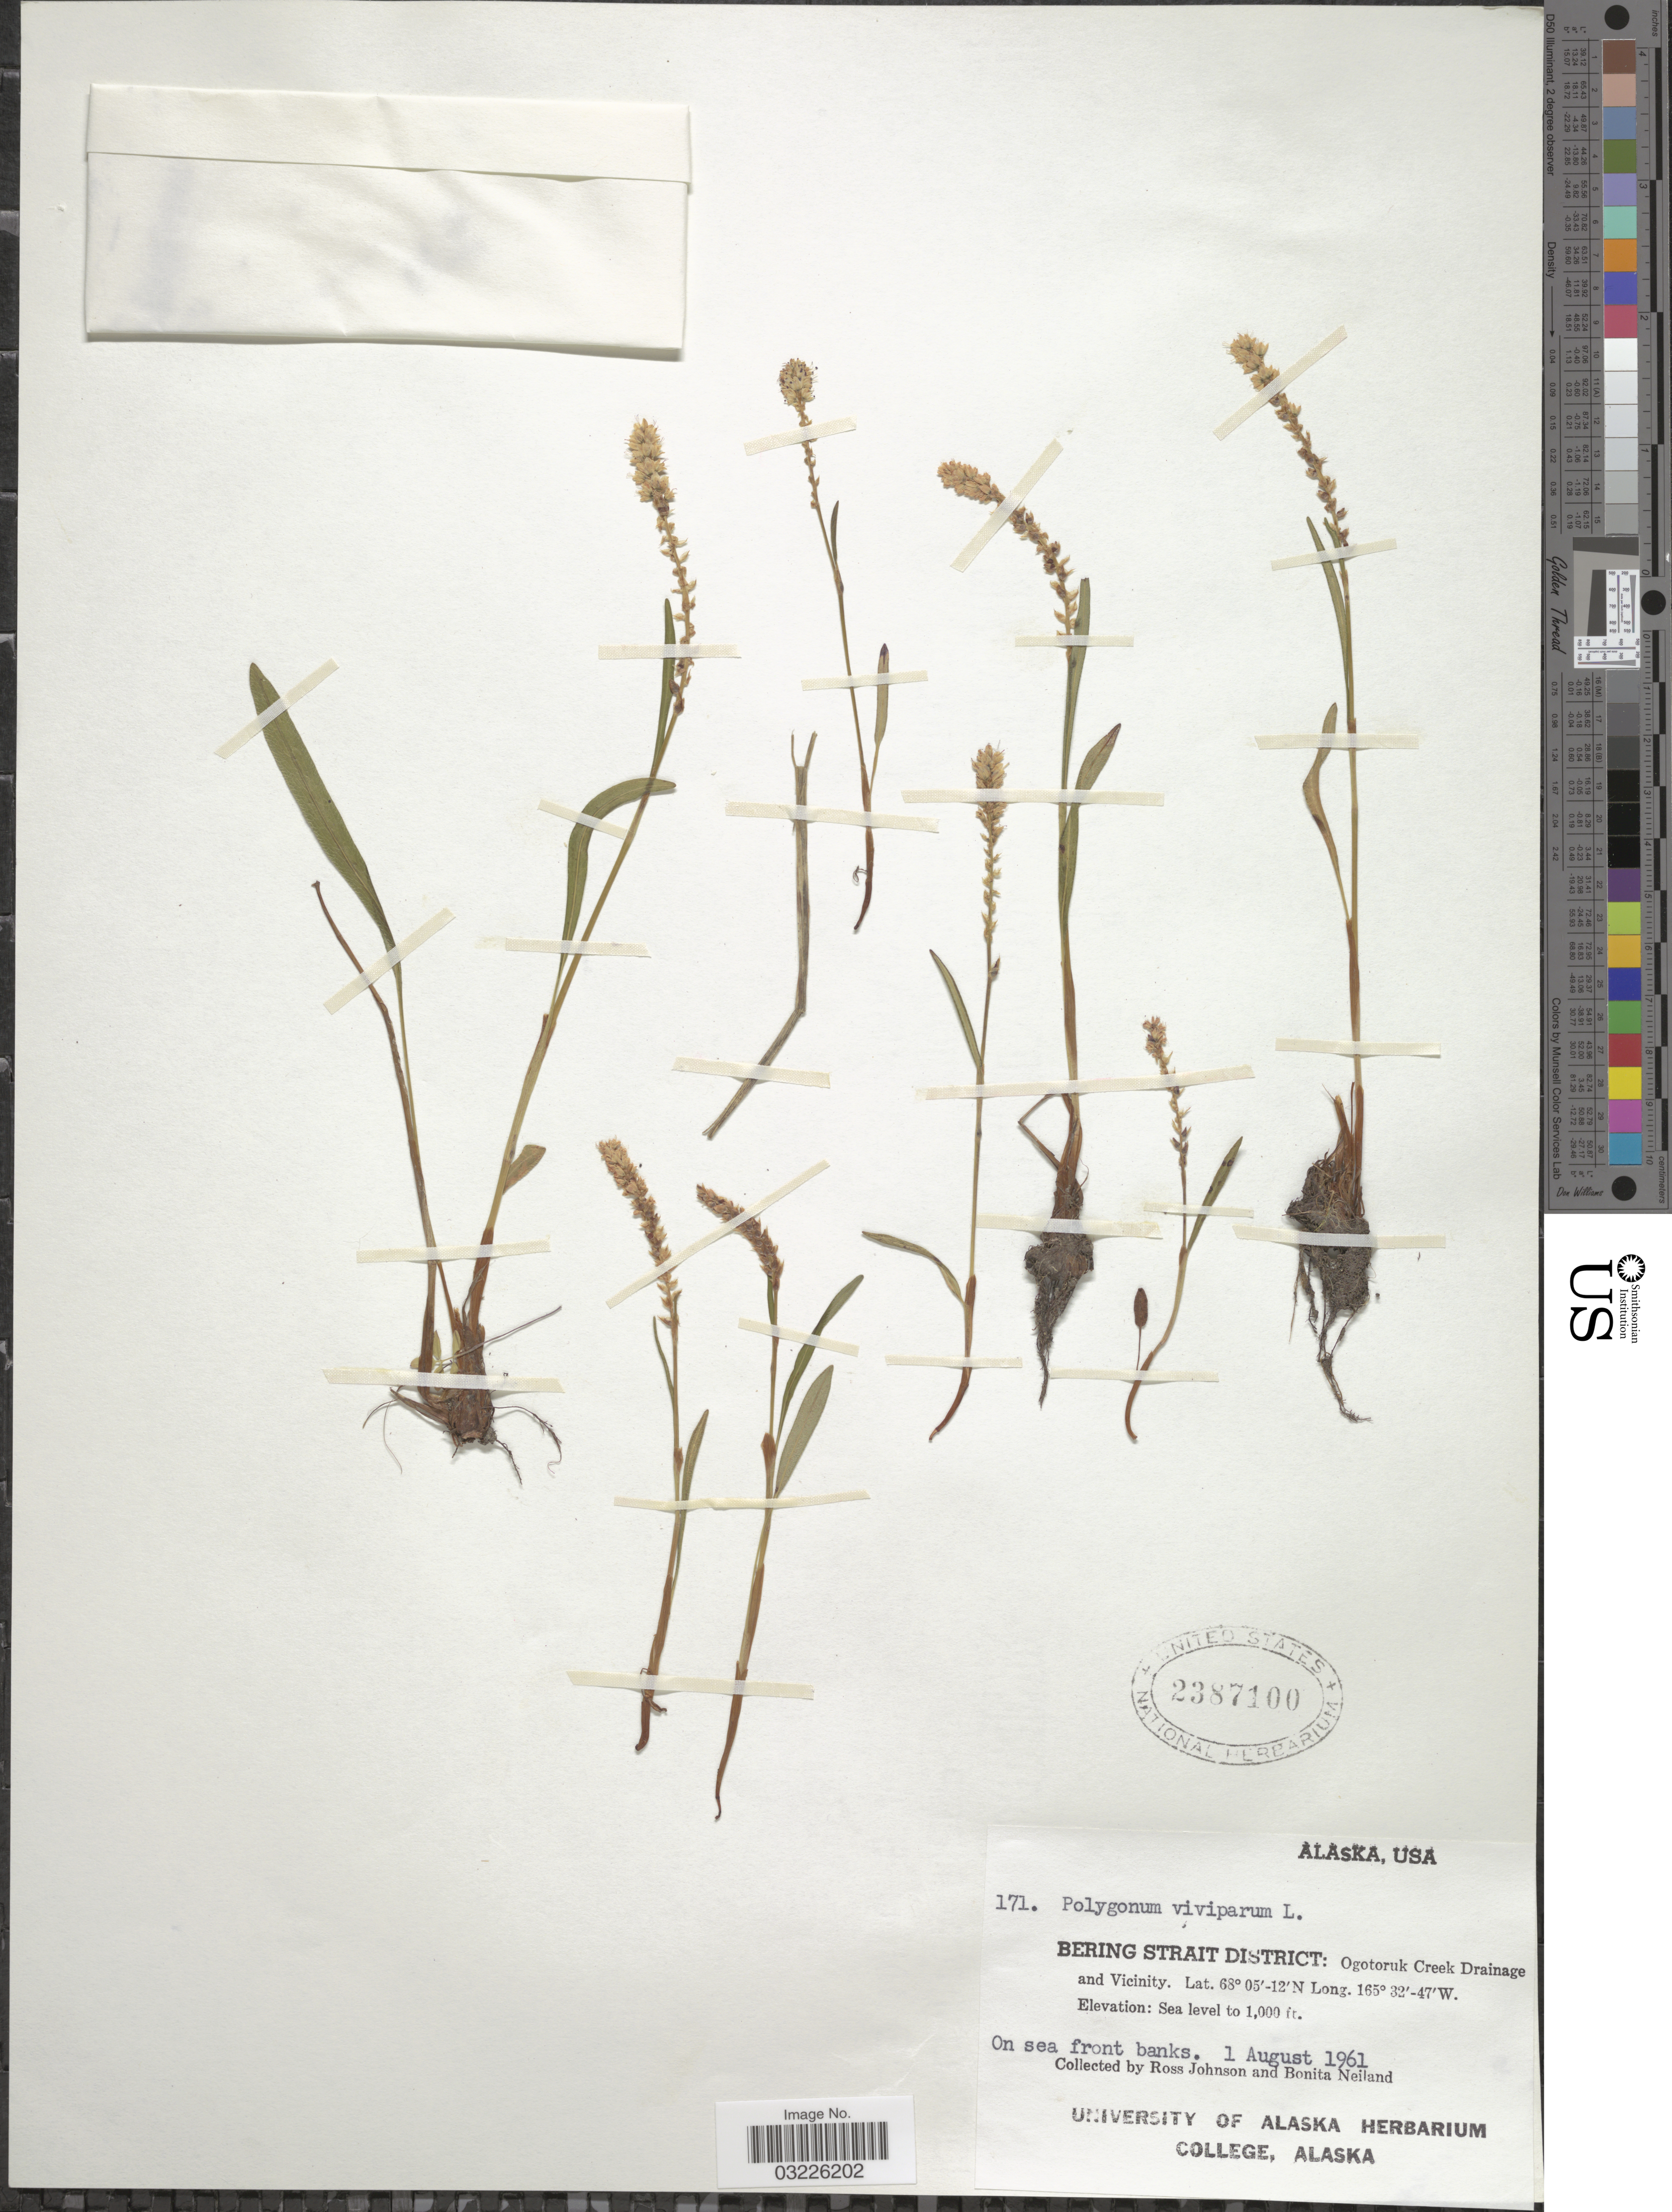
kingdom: Plantae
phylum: Tracheophyta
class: Magnoliopsida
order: Caryophyllales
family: Polygonaceae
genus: Bistorta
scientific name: Bistorta vivipara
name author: (L.) Delarbre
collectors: R. Johnson & B. Neiland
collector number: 171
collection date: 1961-08-01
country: United States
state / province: Alaska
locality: Bering Strait District: Ogotoruk Creek Drainage and Vicinity.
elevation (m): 0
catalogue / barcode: US 2387100